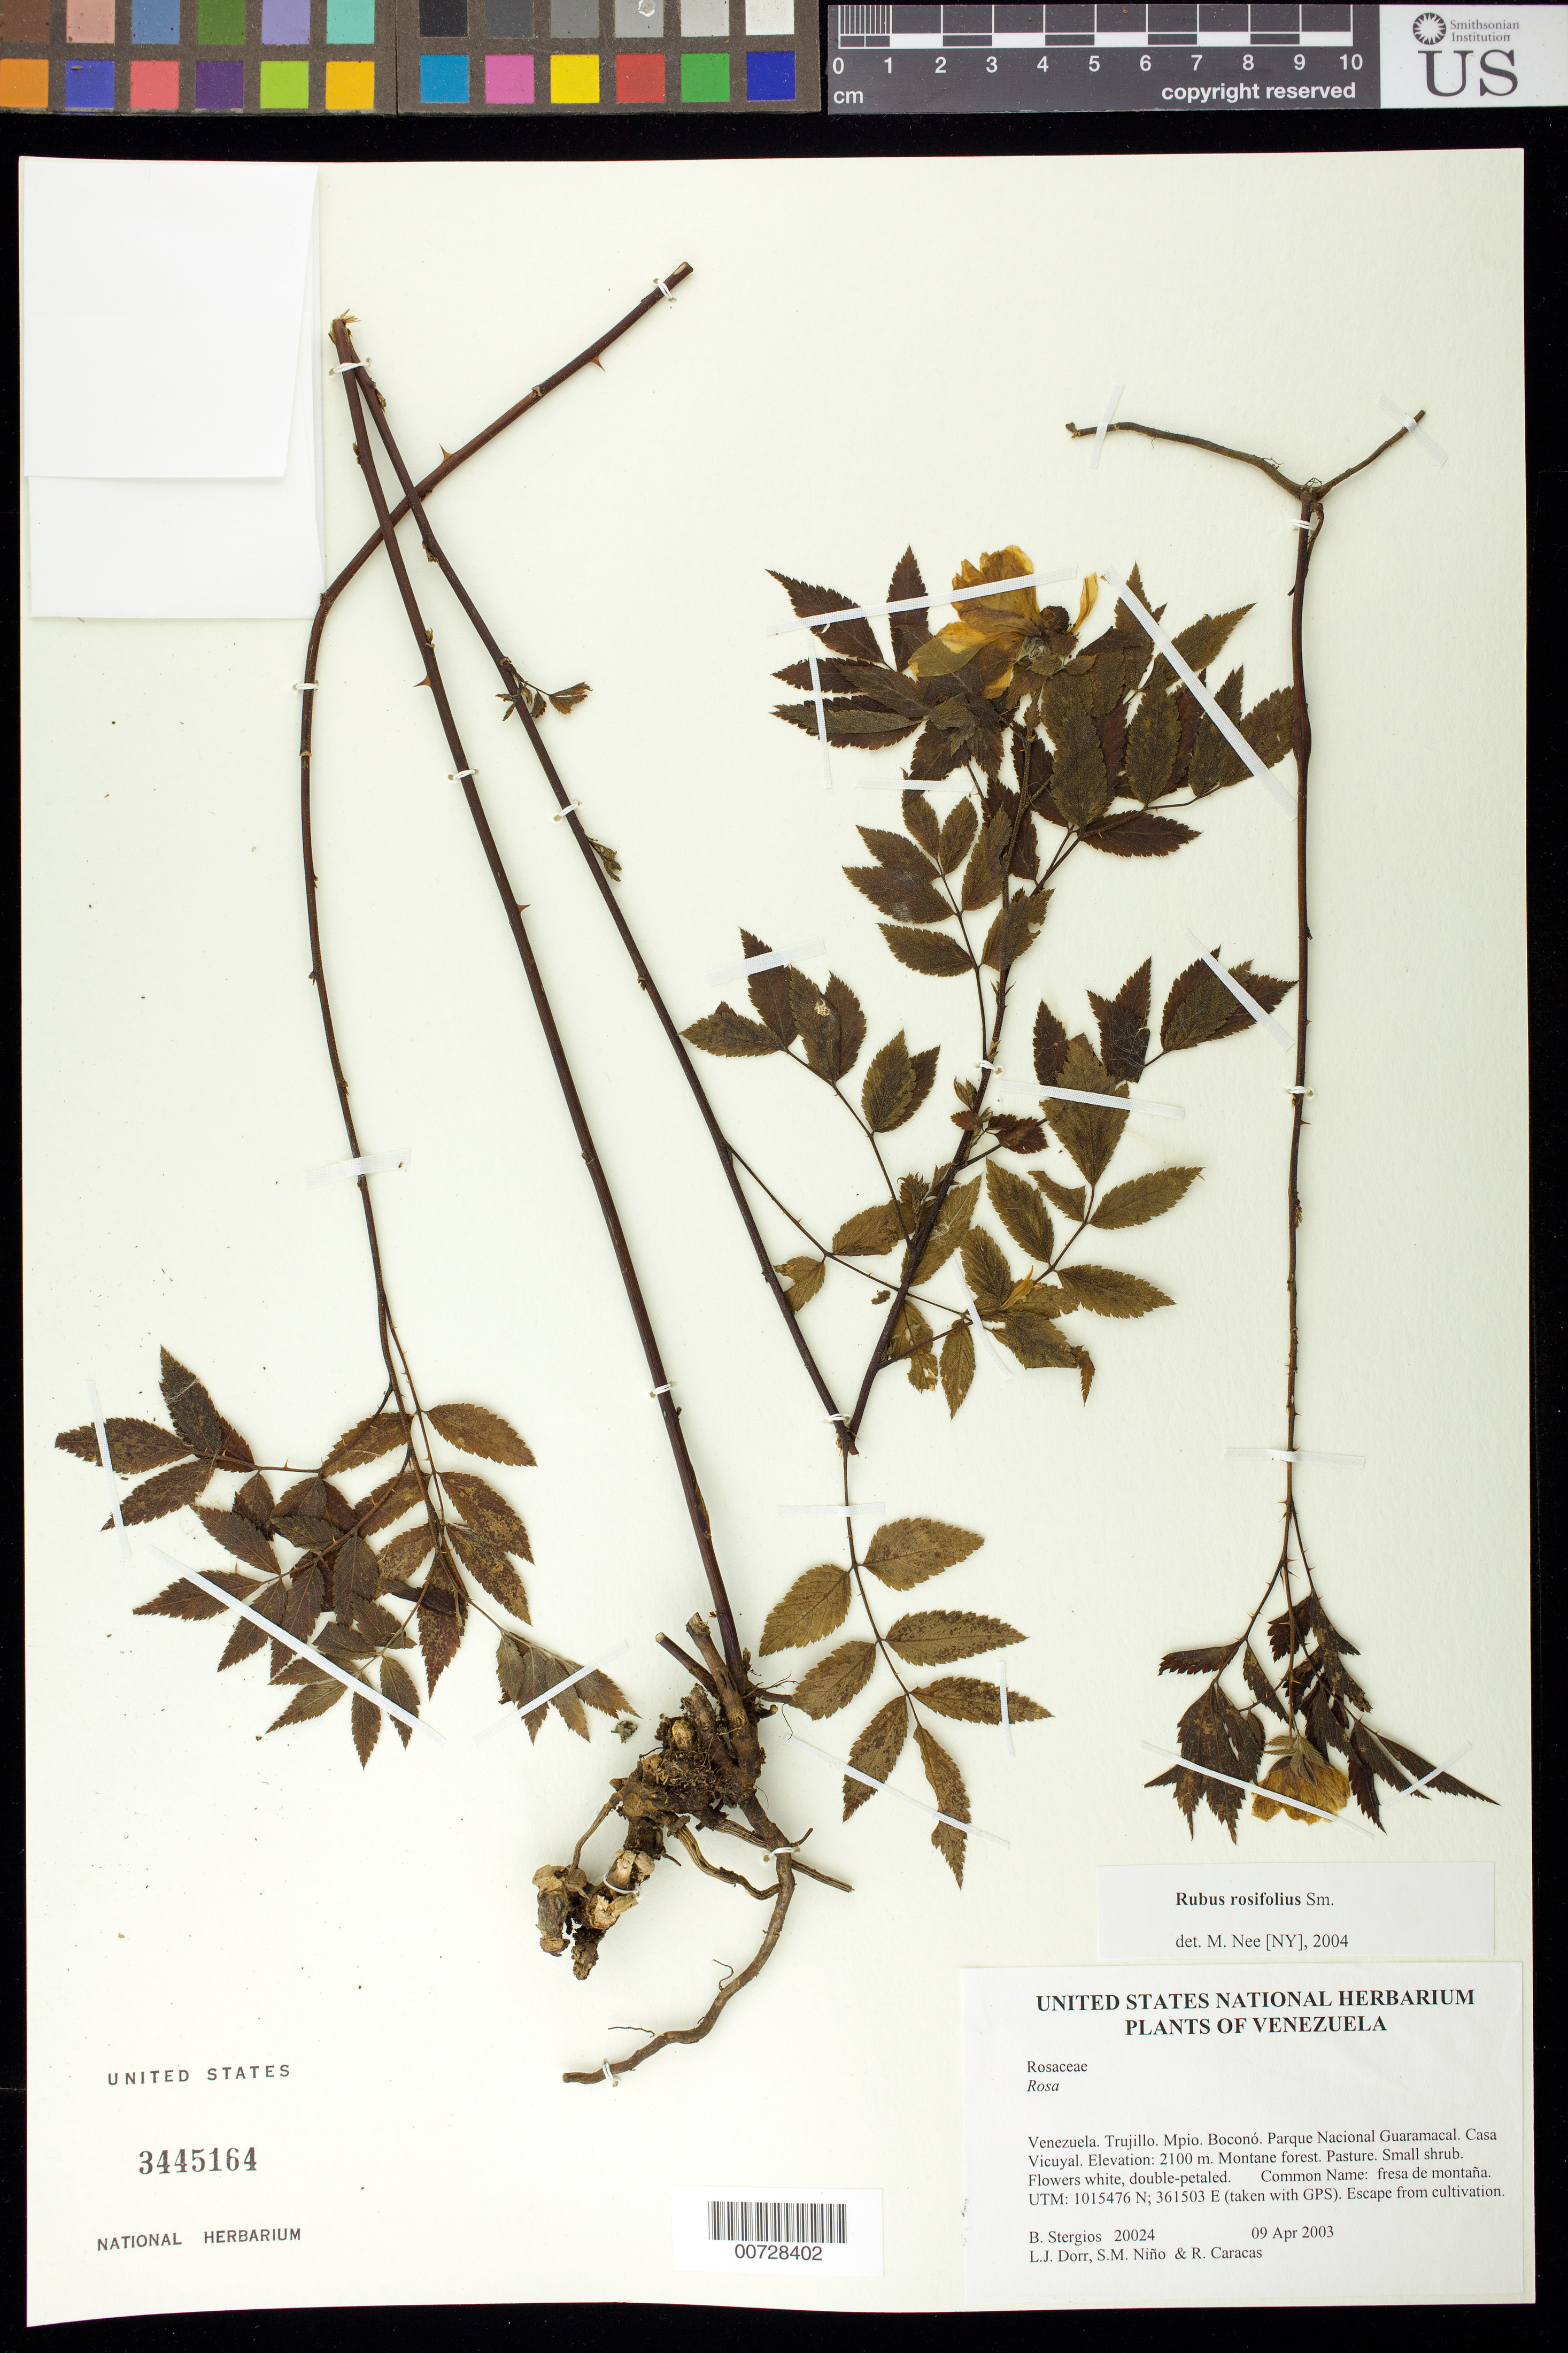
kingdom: Plantae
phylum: Tracheophyta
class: Magnoliopsida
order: Rosales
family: Rosaceae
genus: Rubus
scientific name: Rubus rosifolius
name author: Sm.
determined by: Nee, Michael H.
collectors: B. G. Stergios, L. J. Dorr, S. M. Niño & R. Caracas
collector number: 20024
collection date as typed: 09 Apr 2003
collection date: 2003-04-09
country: Venezuela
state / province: Trujillo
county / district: Boconó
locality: Parque Nacional Guaramacal. Casa Vicuyal.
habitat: Montane forest. Pasture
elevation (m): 2100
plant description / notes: CTES, F, MO, NY, PORT, US, VEN; Common name: fresa de montaña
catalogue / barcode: US 3445164